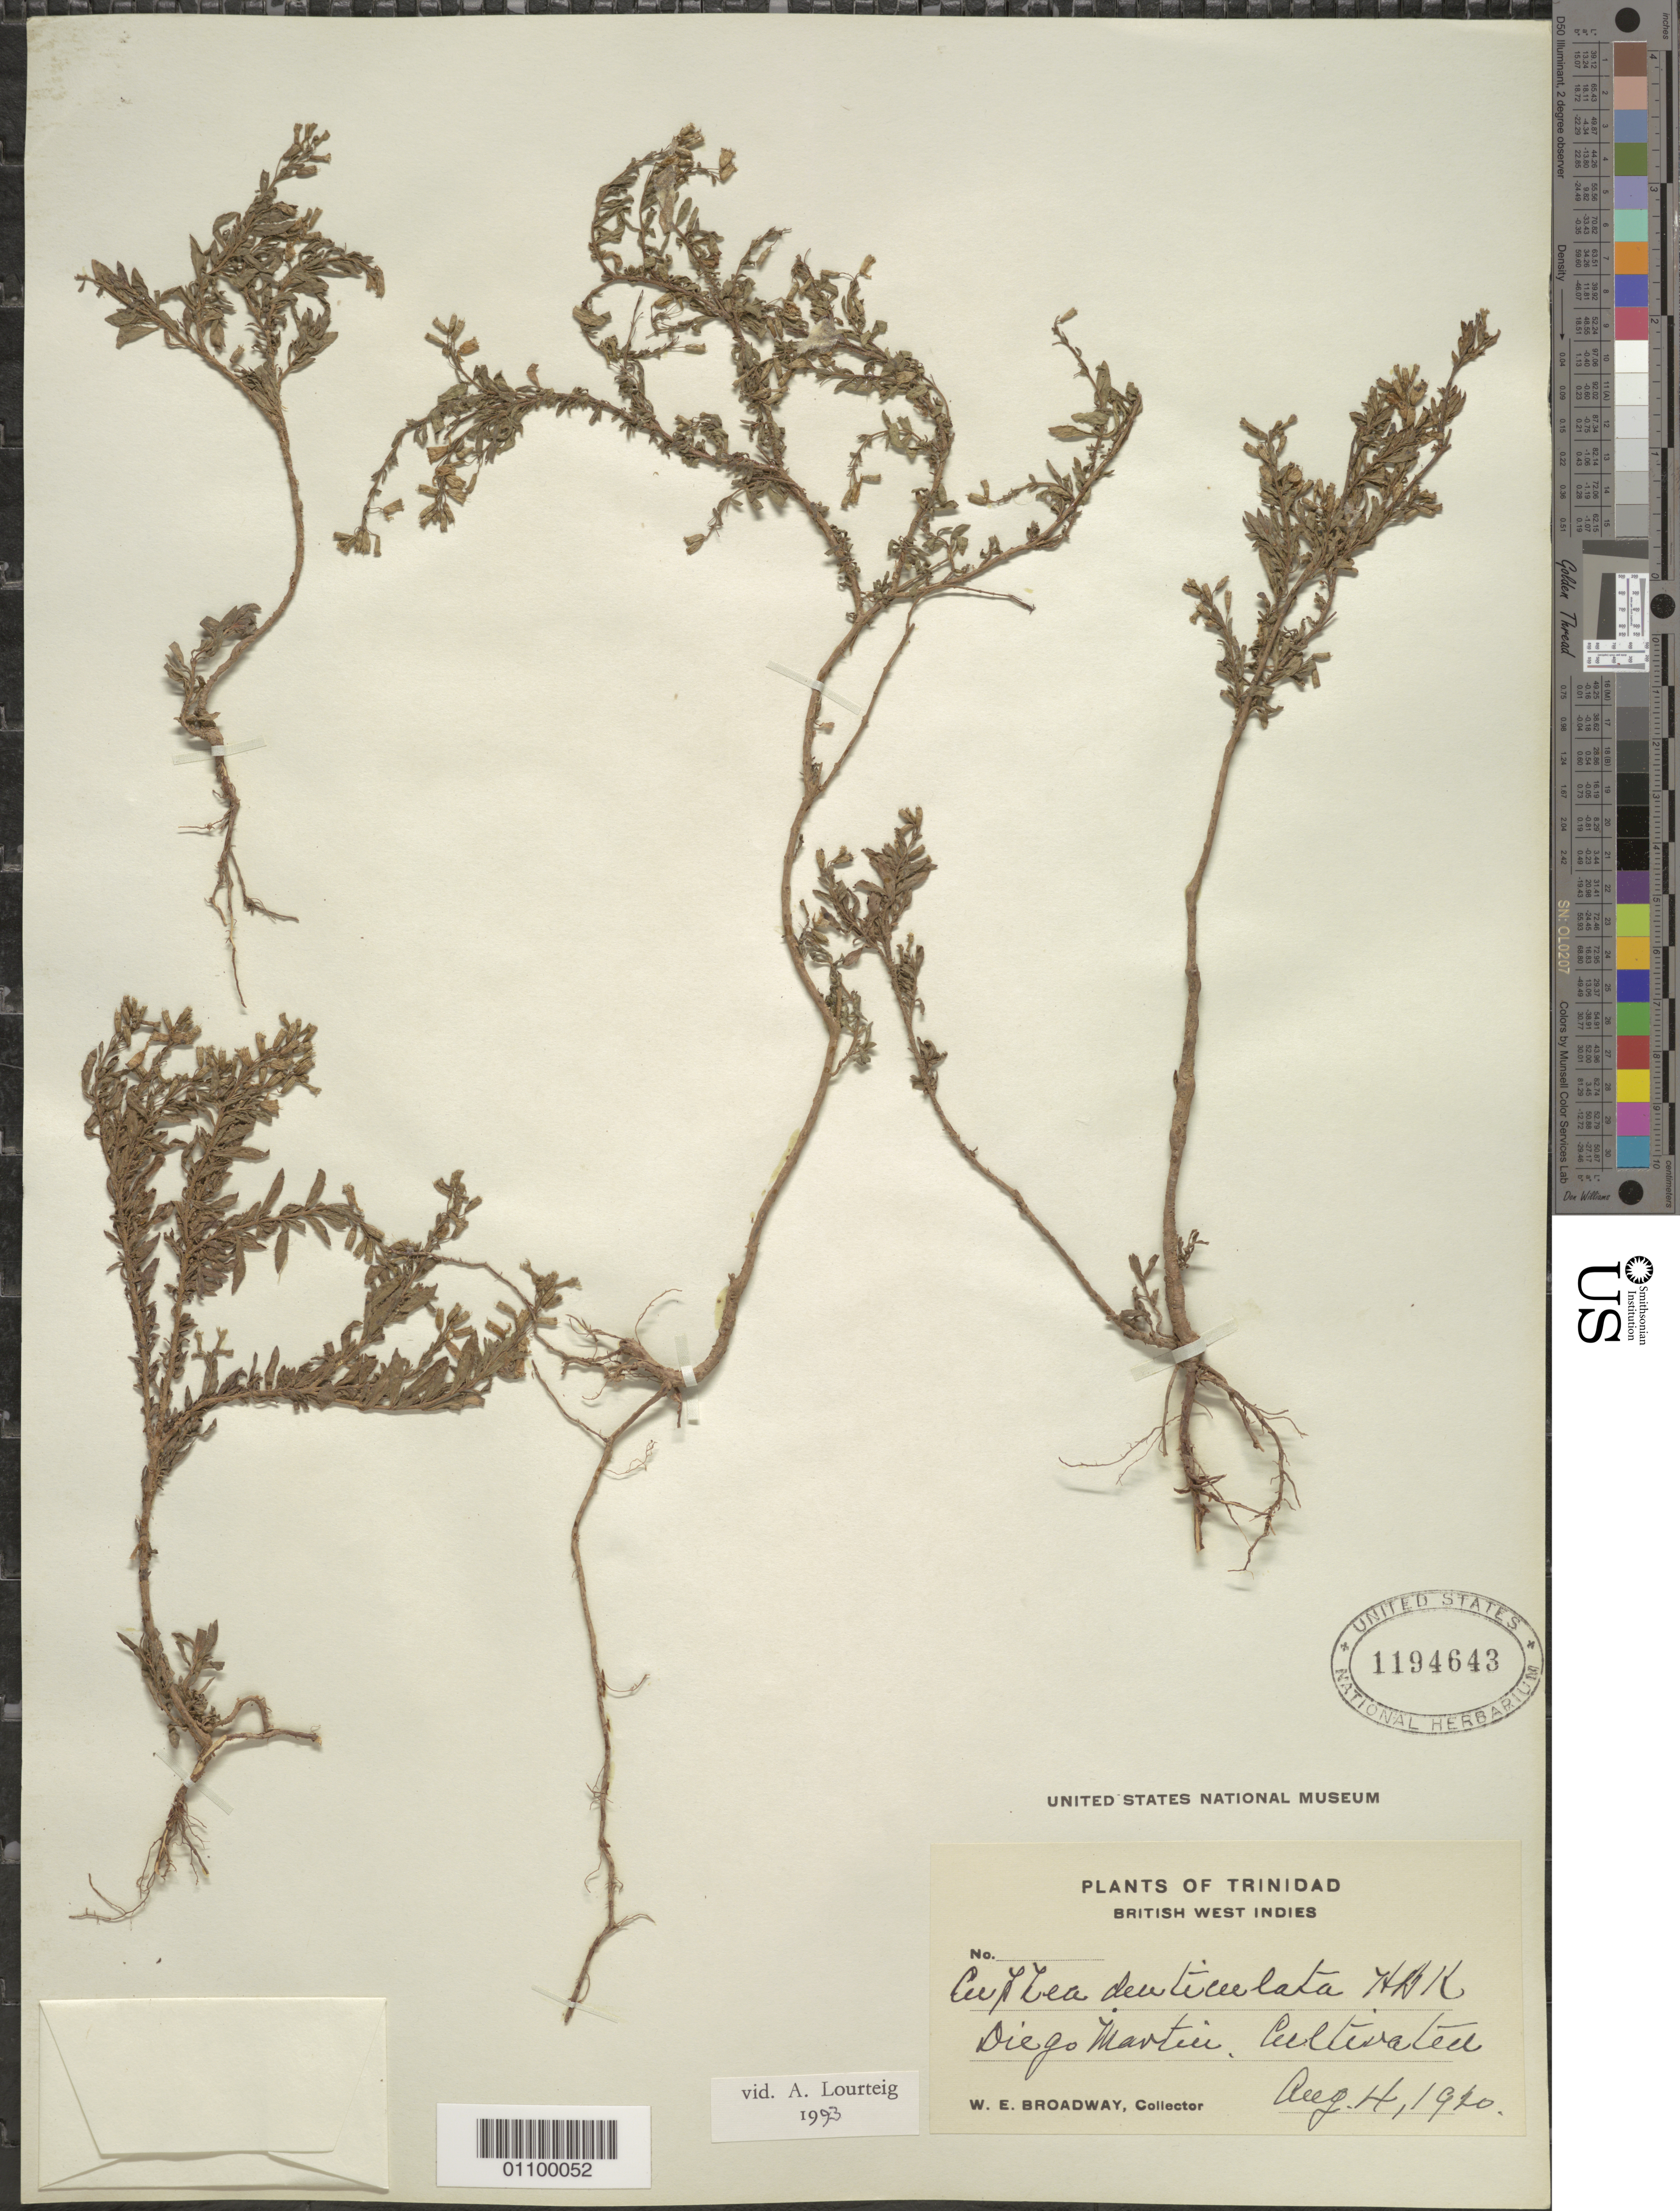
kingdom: Plantae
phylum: Tracheophyta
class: Magnoliopsida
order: Myrtales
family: Lythraceae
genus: Cuphea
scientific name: Cuphea denticulata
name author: Kunth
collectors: W. E. Broadway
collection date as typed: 04 Aug 1920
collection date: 1920-08-04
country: Trinidad and Tobago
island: Trinidad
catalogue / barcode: US 1194643